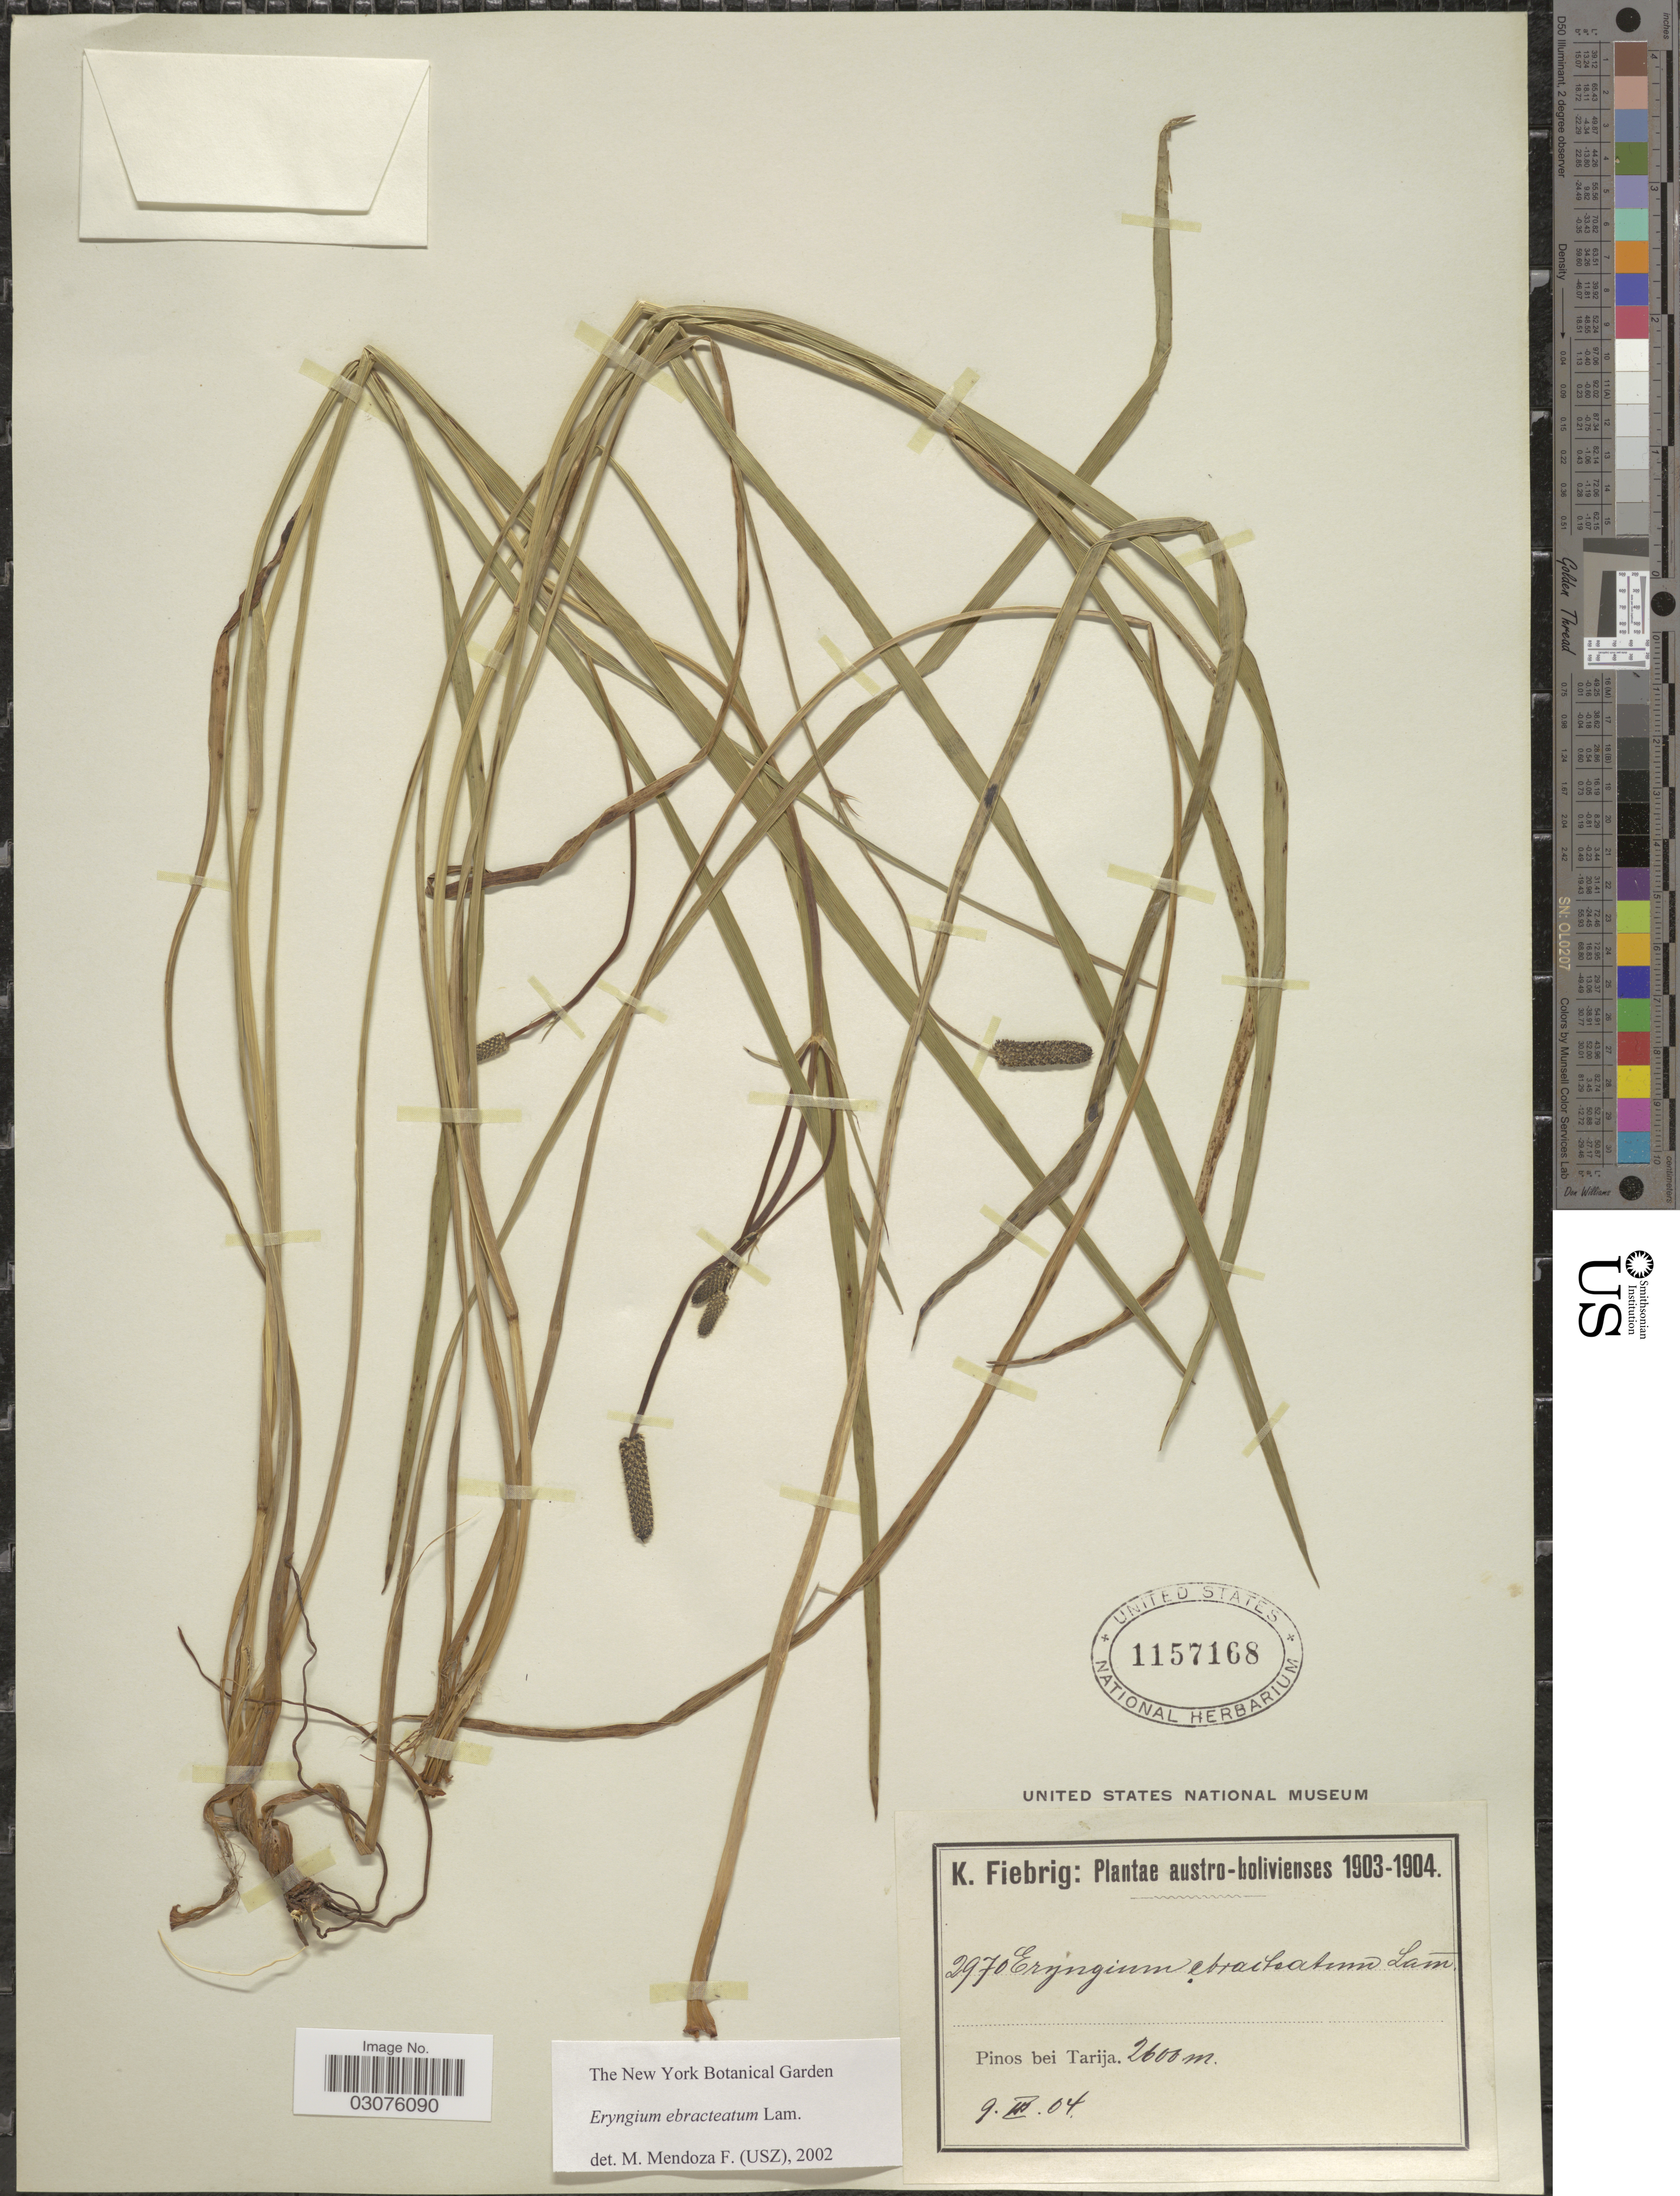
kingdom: Plantae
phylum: Tracheophyta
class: Magnoliopsida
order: Apiales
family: Apiaceae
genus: Eryngium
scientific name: Eryngium ebracteatum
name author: Lam.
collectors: K. Fiebrig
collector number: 2970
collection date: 1904-03-09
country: Bolivia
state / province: Tarija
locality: Pinos bei Tarija.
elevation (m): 2600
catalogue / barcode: US 1157168